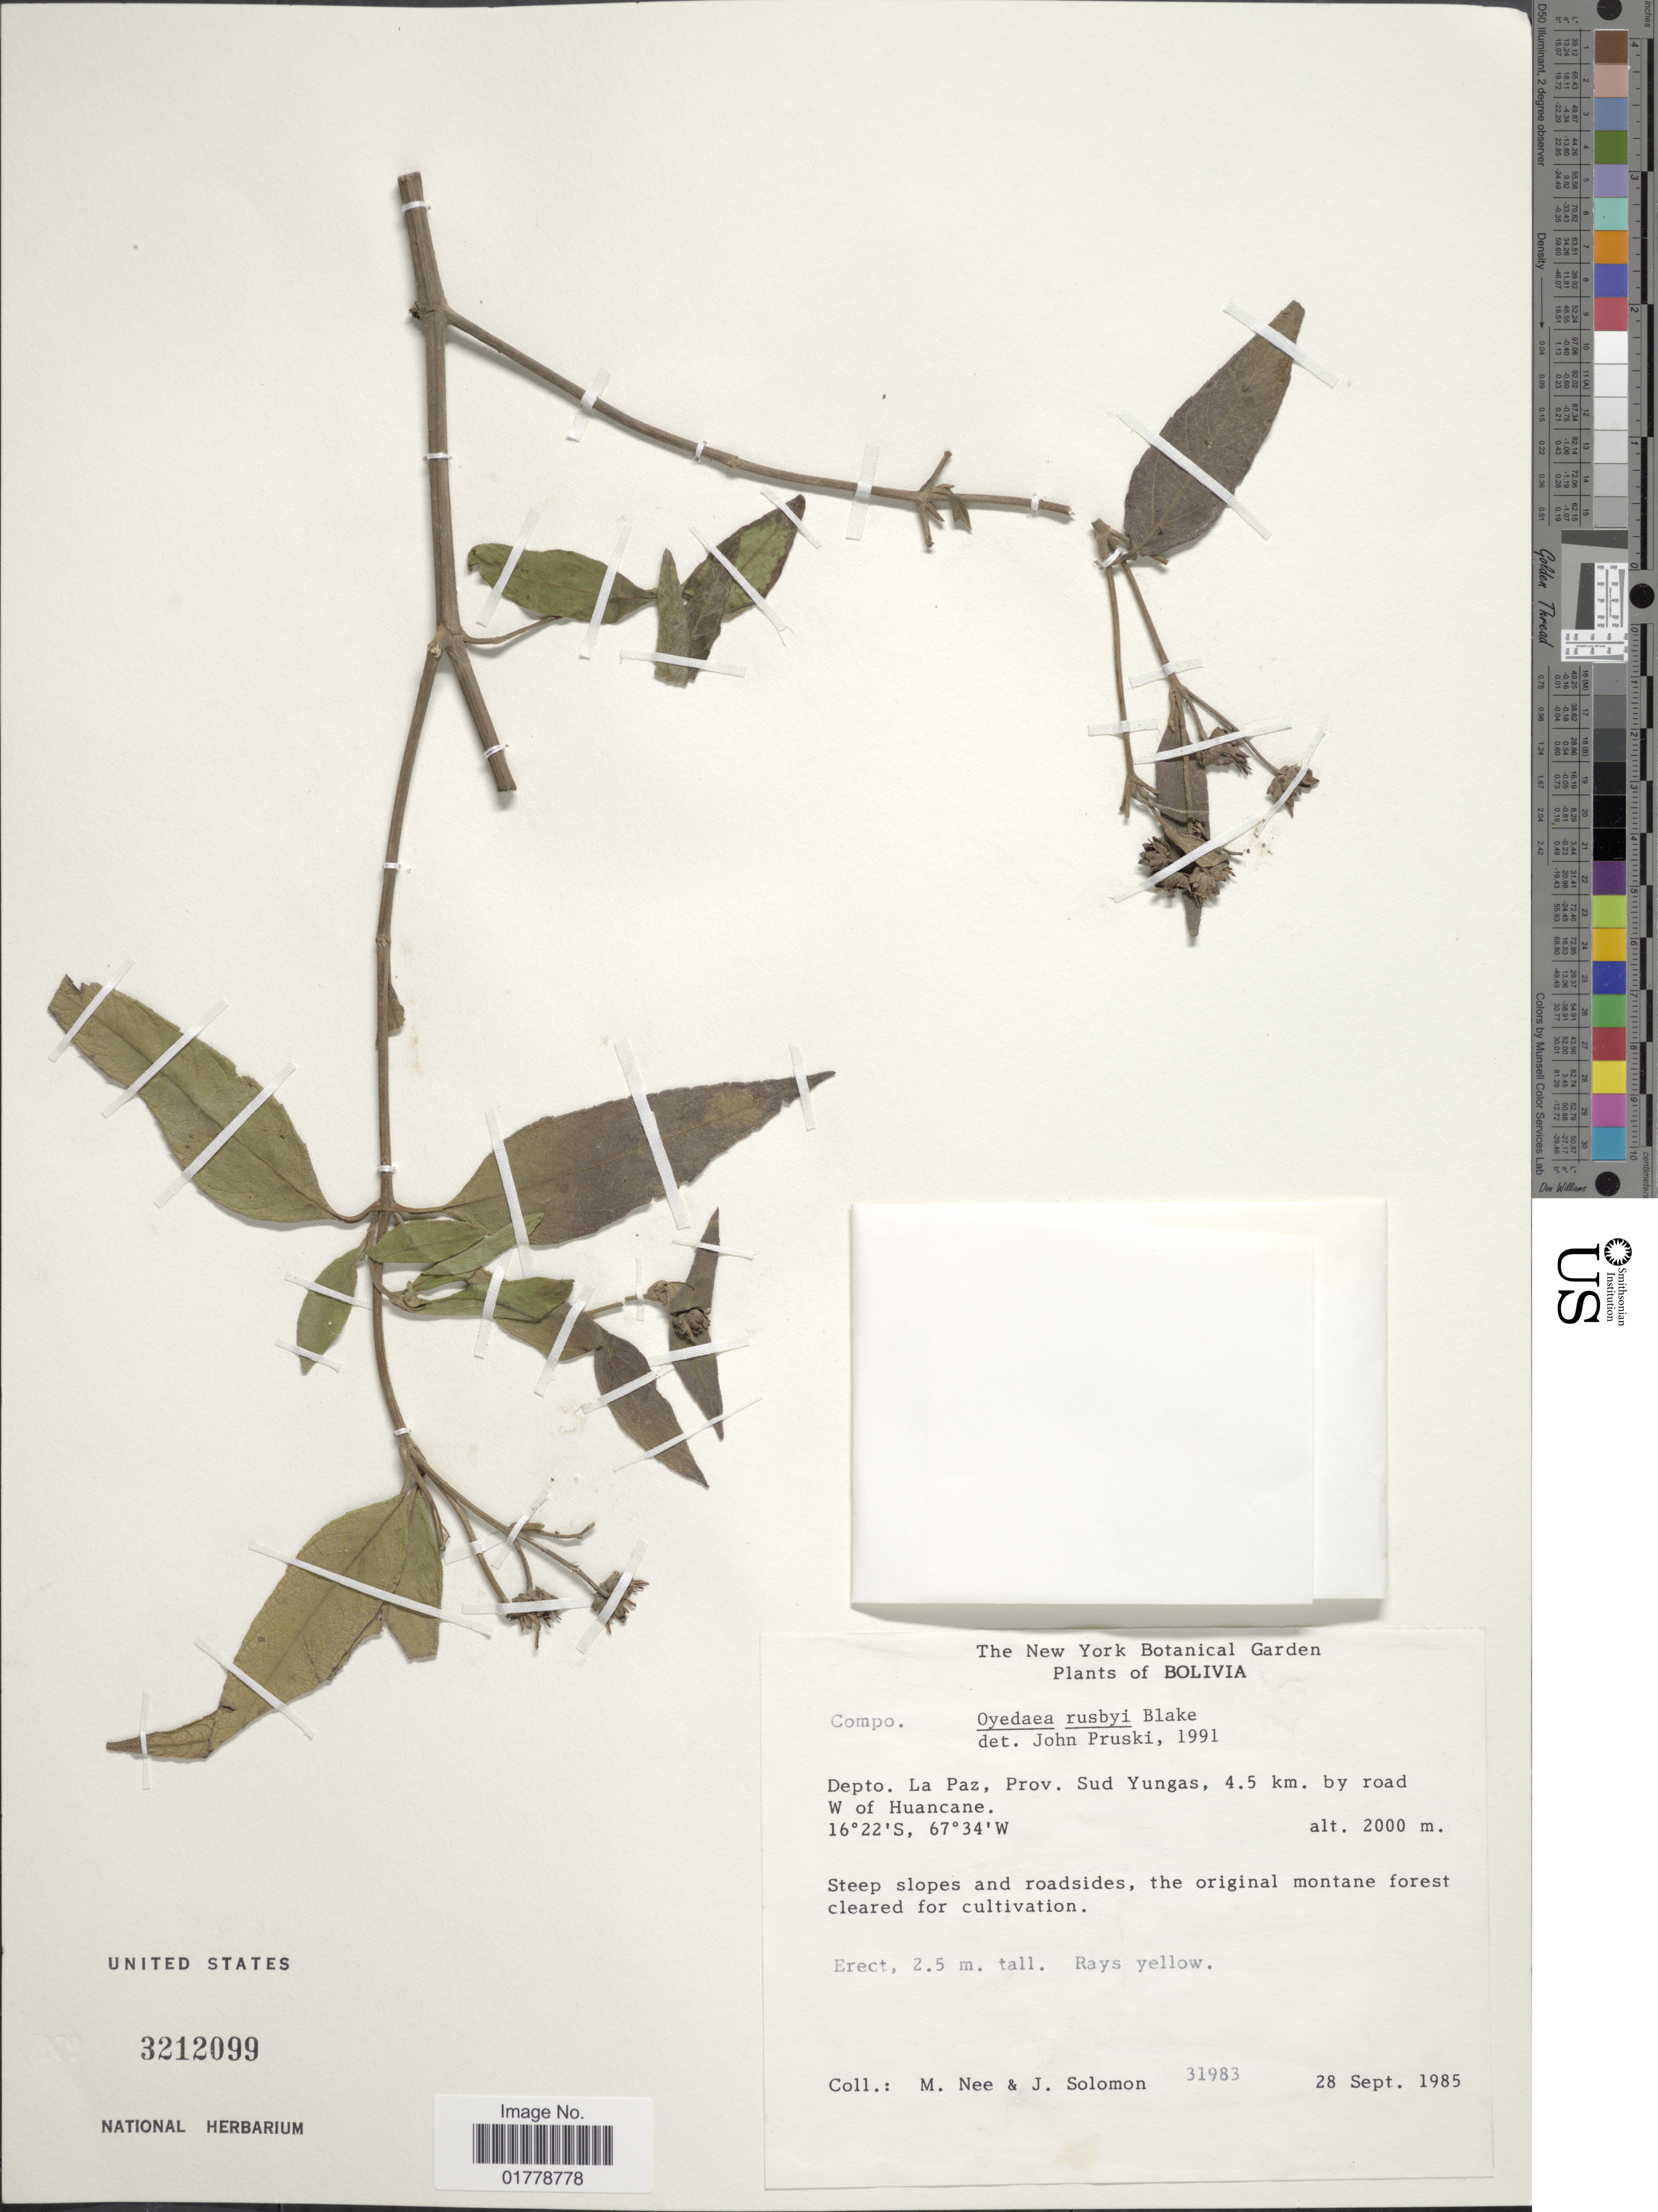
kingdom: Plantae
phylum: Tracheophyta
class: Magnoliopsida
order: Asterales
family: Asteraceae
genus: Oyedaea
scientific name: Oyedaea rusbyi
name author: S.F. Blake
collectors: M. Nee & J. Solomon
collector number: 31983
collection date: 1985-09-28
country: Bolivia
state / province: La Paz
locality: Depto. La Paz, Prov. Sud Yungas, 4.5 km. by road W of Huancane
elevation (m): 2000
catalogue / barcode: US 3212099